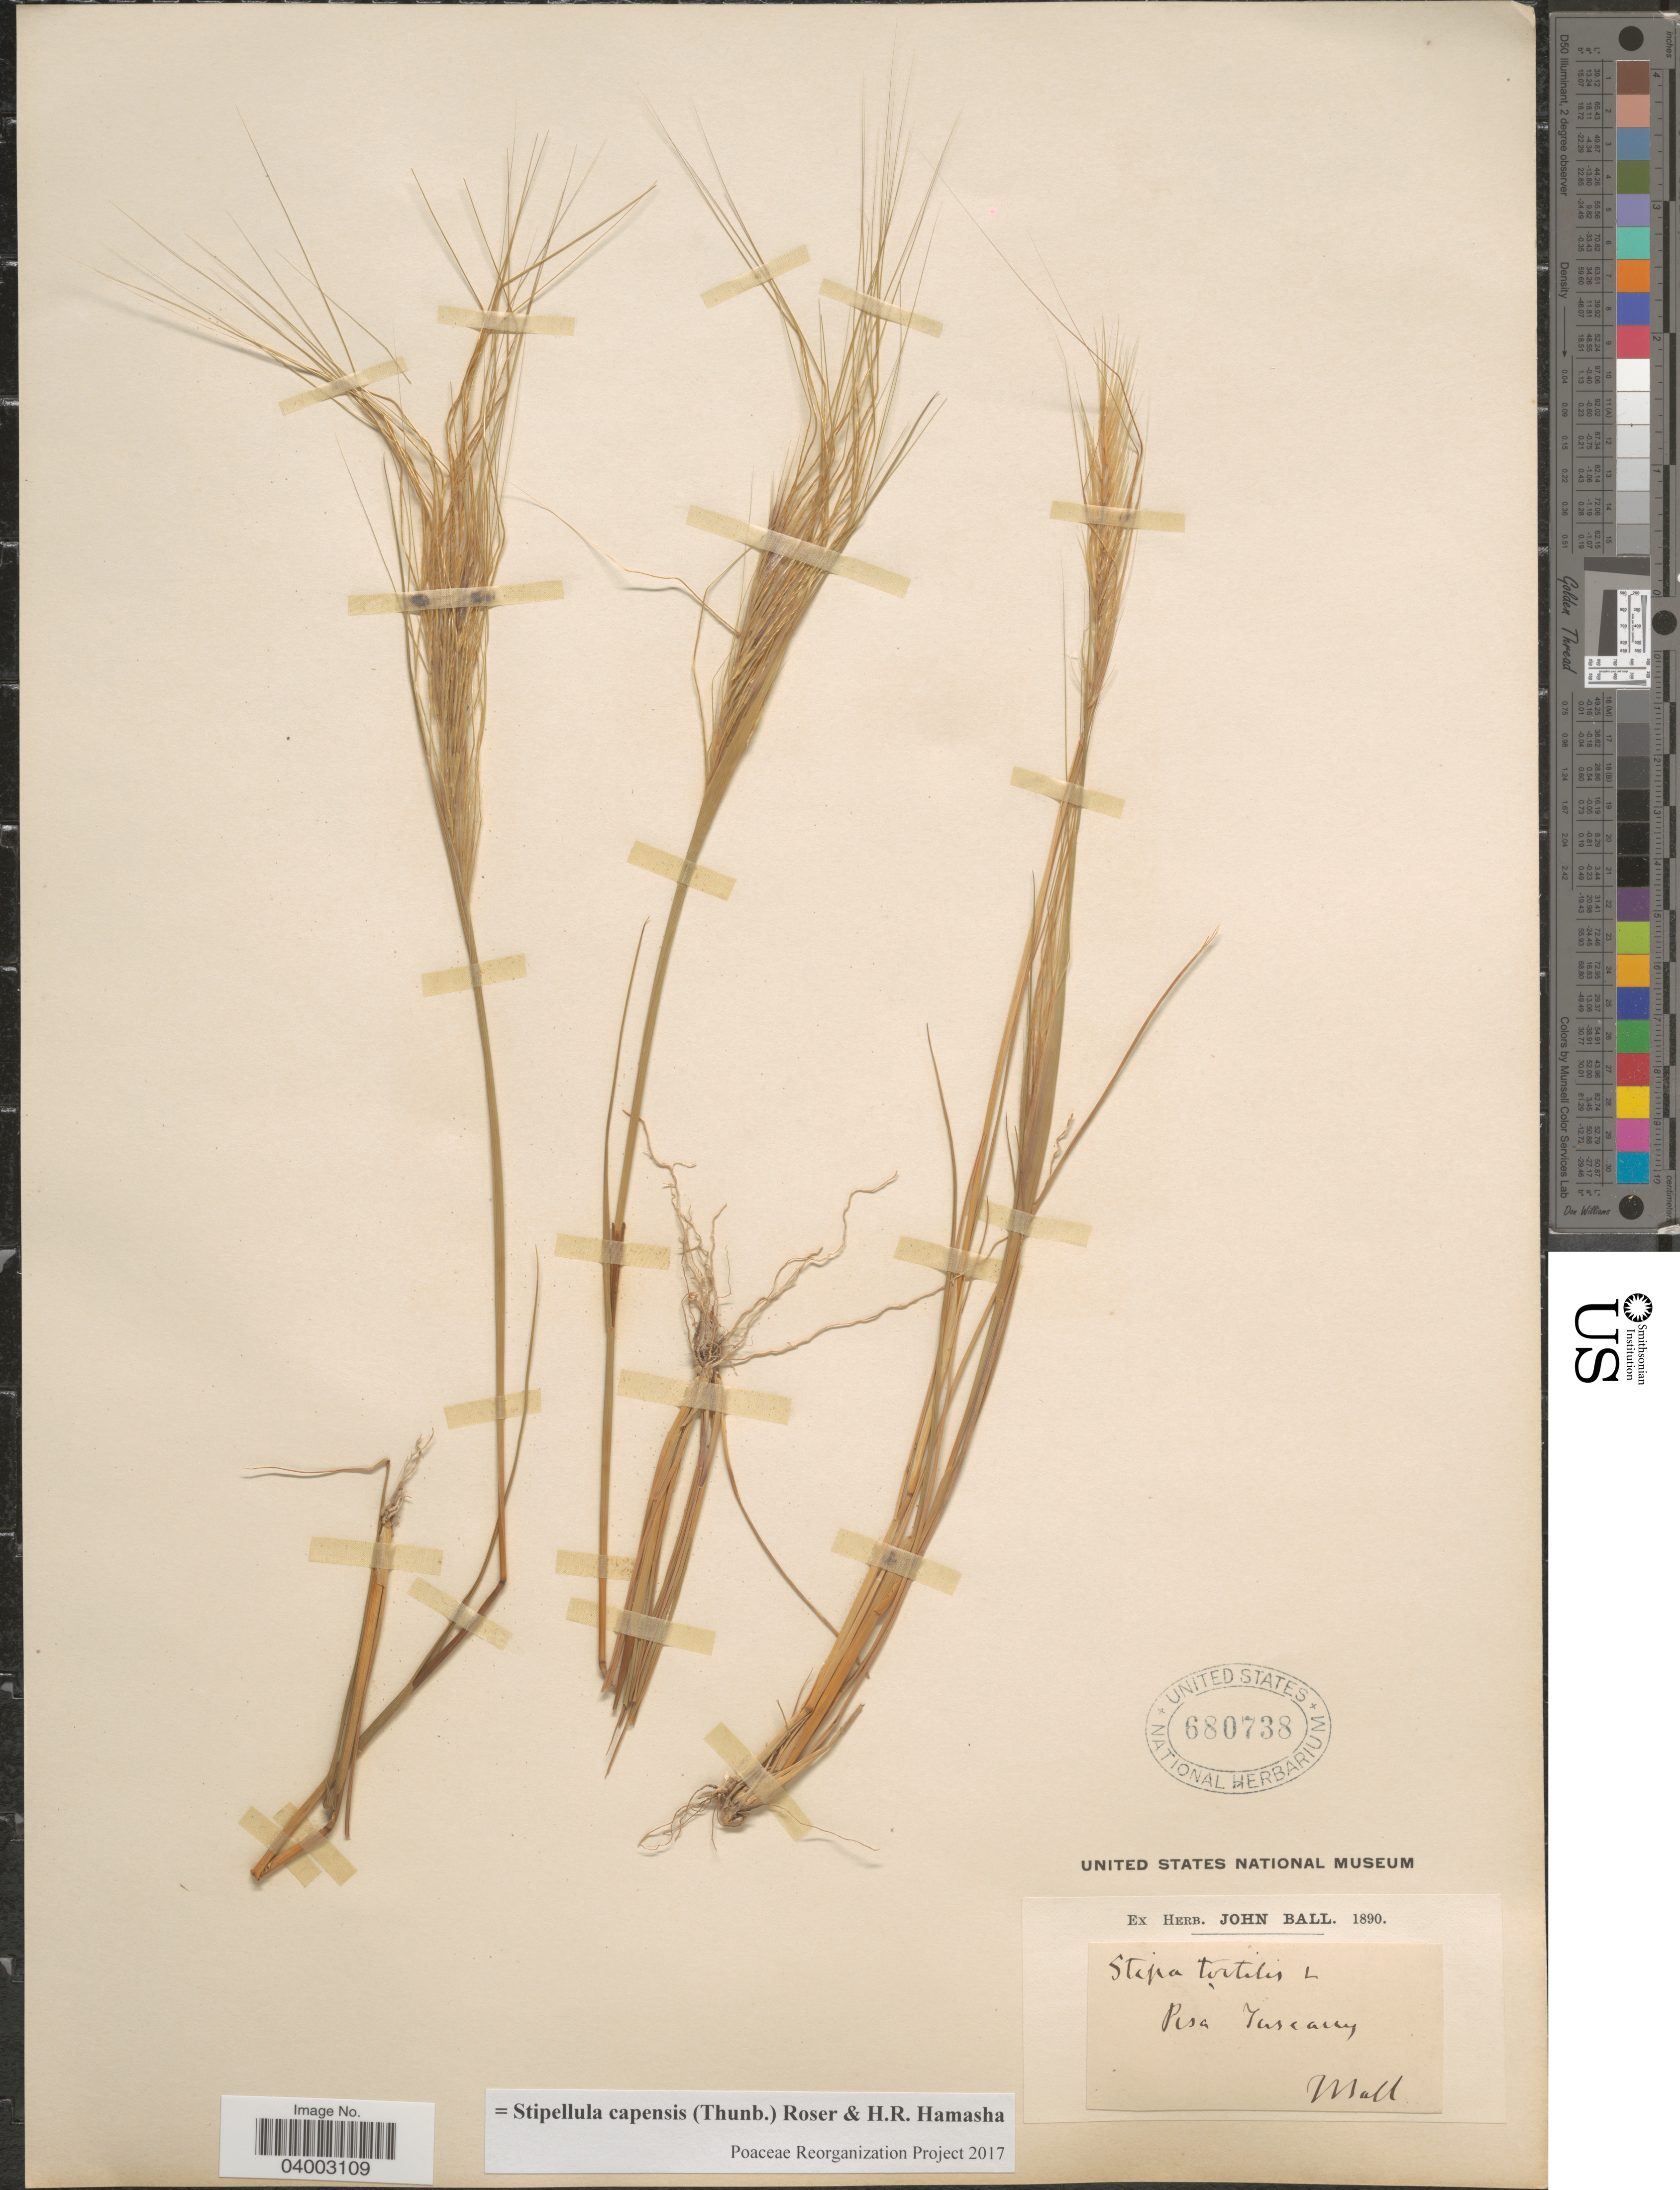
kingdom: Plantae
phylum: Tracheophyta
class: Liliopsida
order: Poales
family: Poaceae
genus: Stipellula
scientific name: Stipellula capensis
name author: (Thunb.) Röser & H. R. Hamasha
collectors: J. Ball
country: Italy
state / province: Tuscany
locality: Pisa.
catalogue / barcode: US 680738